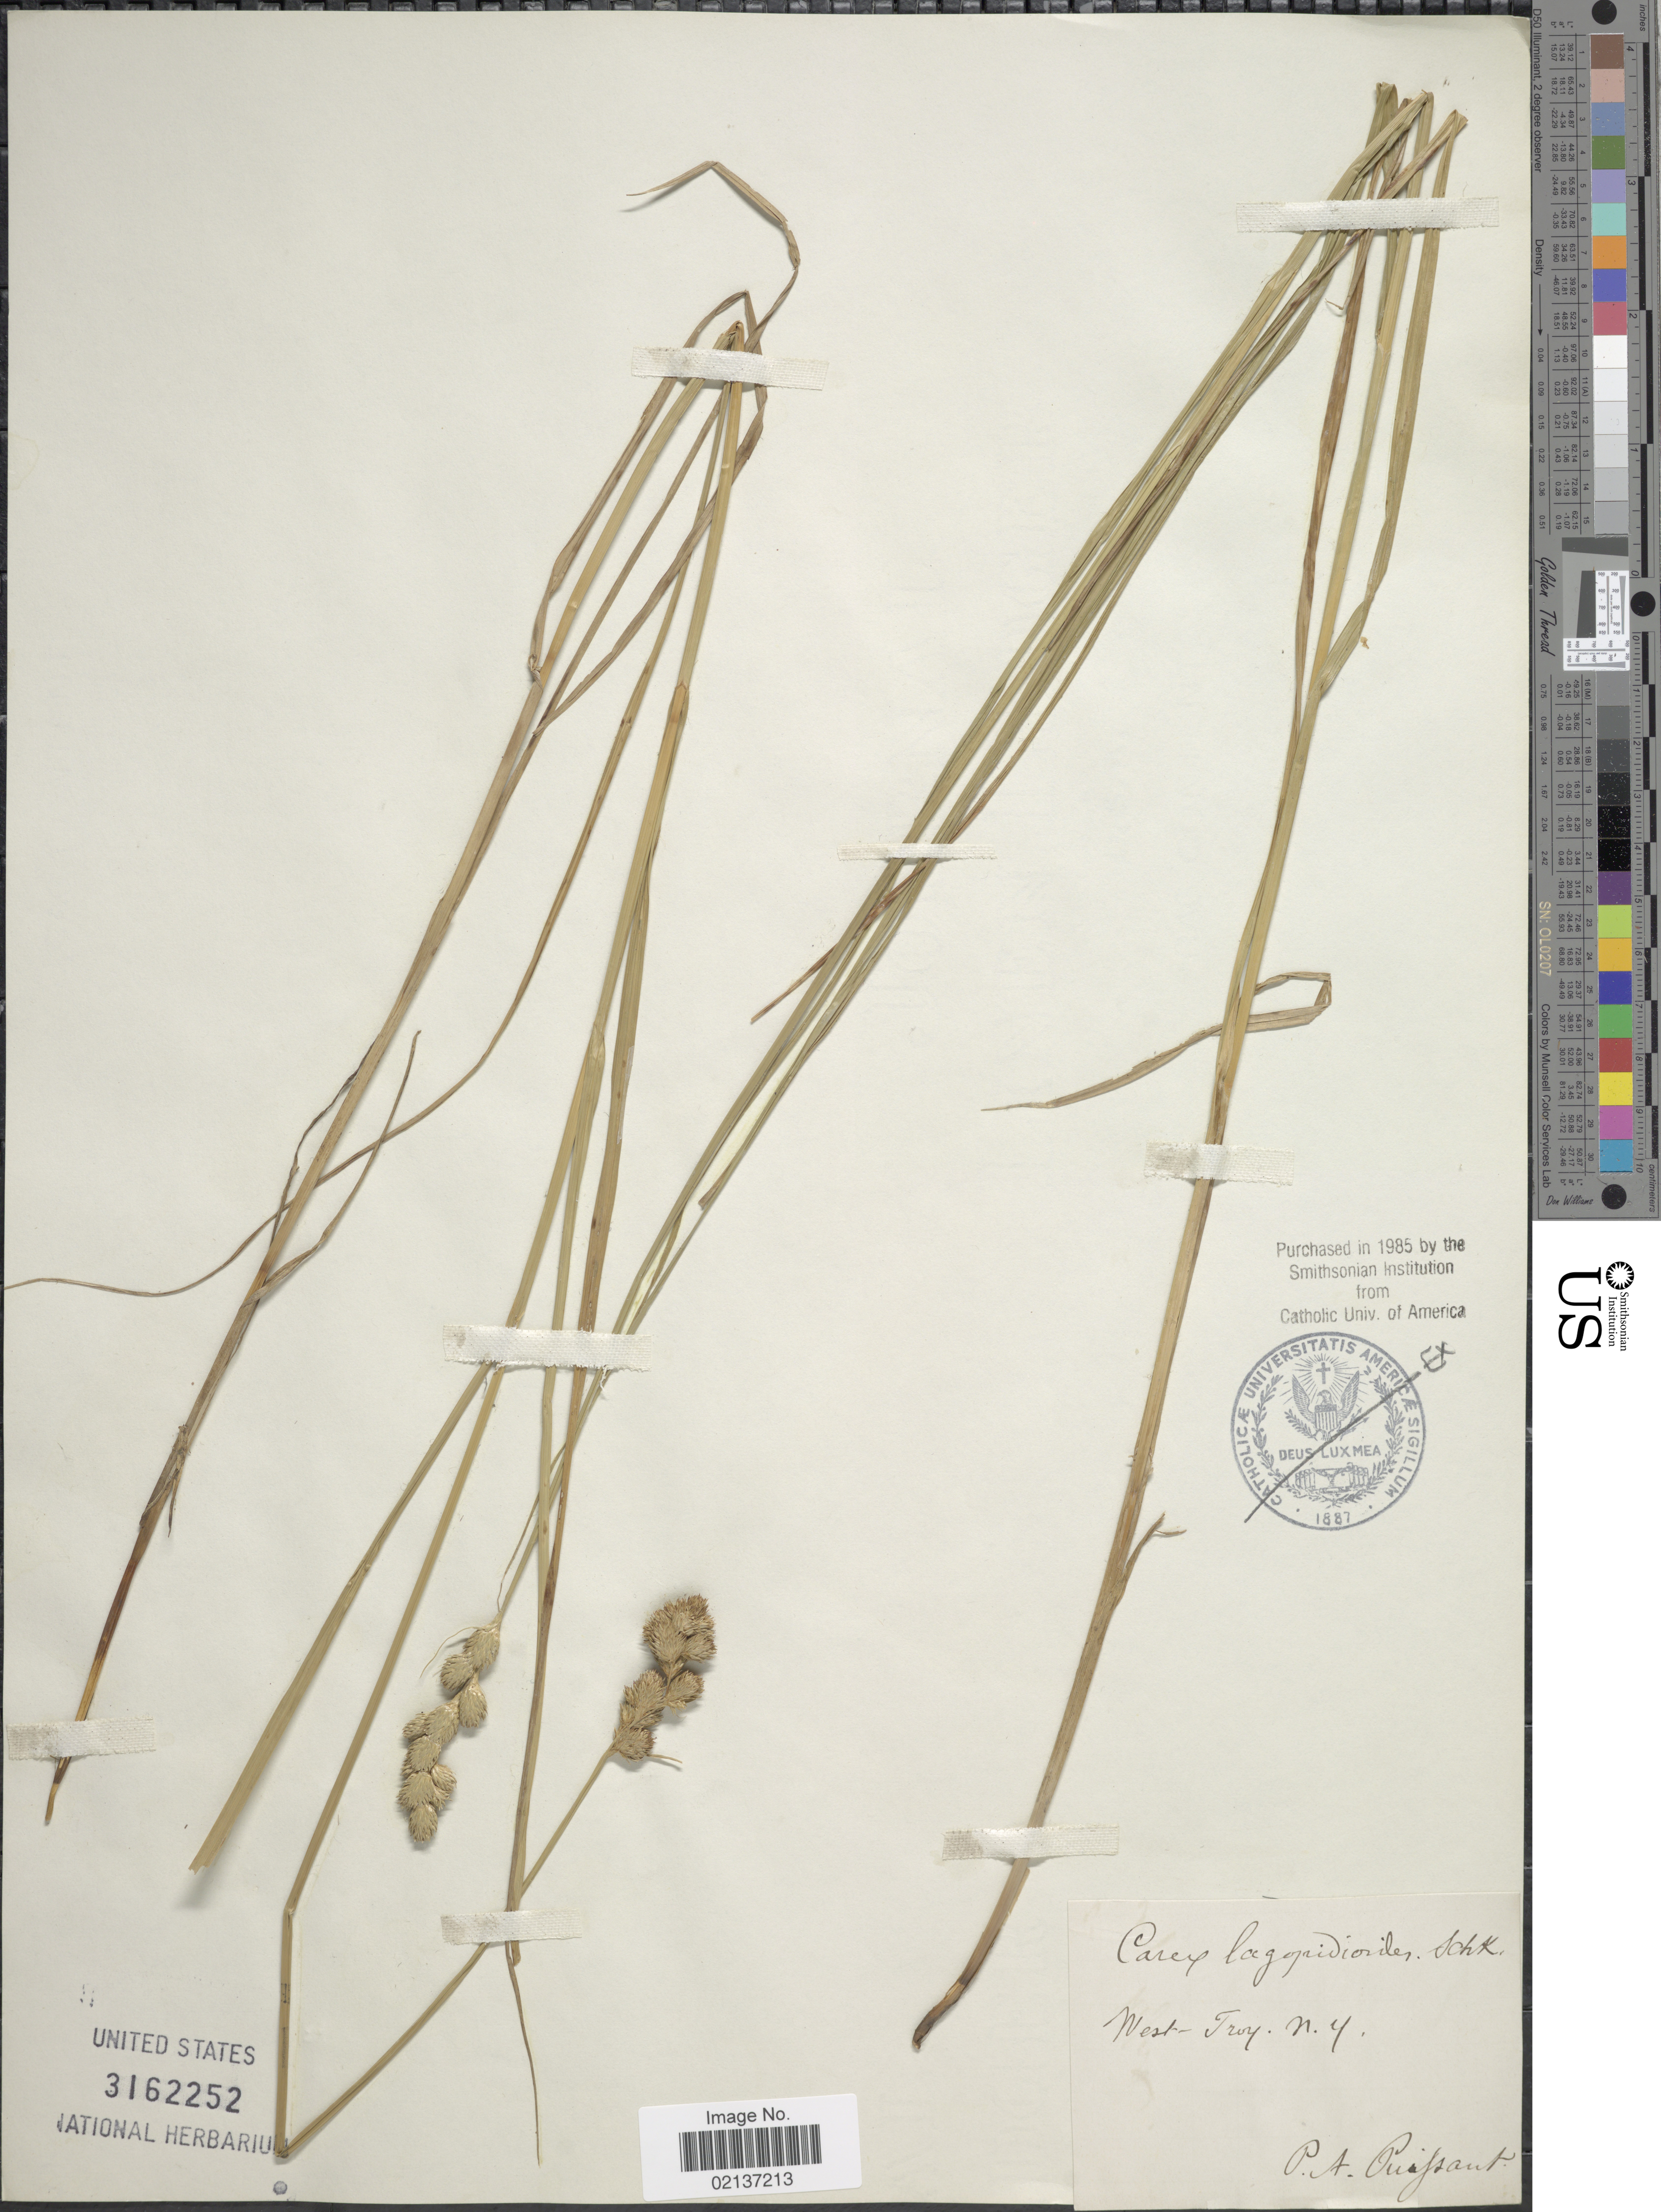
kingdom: Plantae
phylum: Tracheophyta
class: Liliopsida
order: Poales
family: Cyperaceae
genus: Carex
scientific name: Carex tribuloides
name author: Wahlenb.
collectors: P. Puissant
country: United States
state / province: New York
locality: West-Troy.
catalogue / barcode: US 3162252